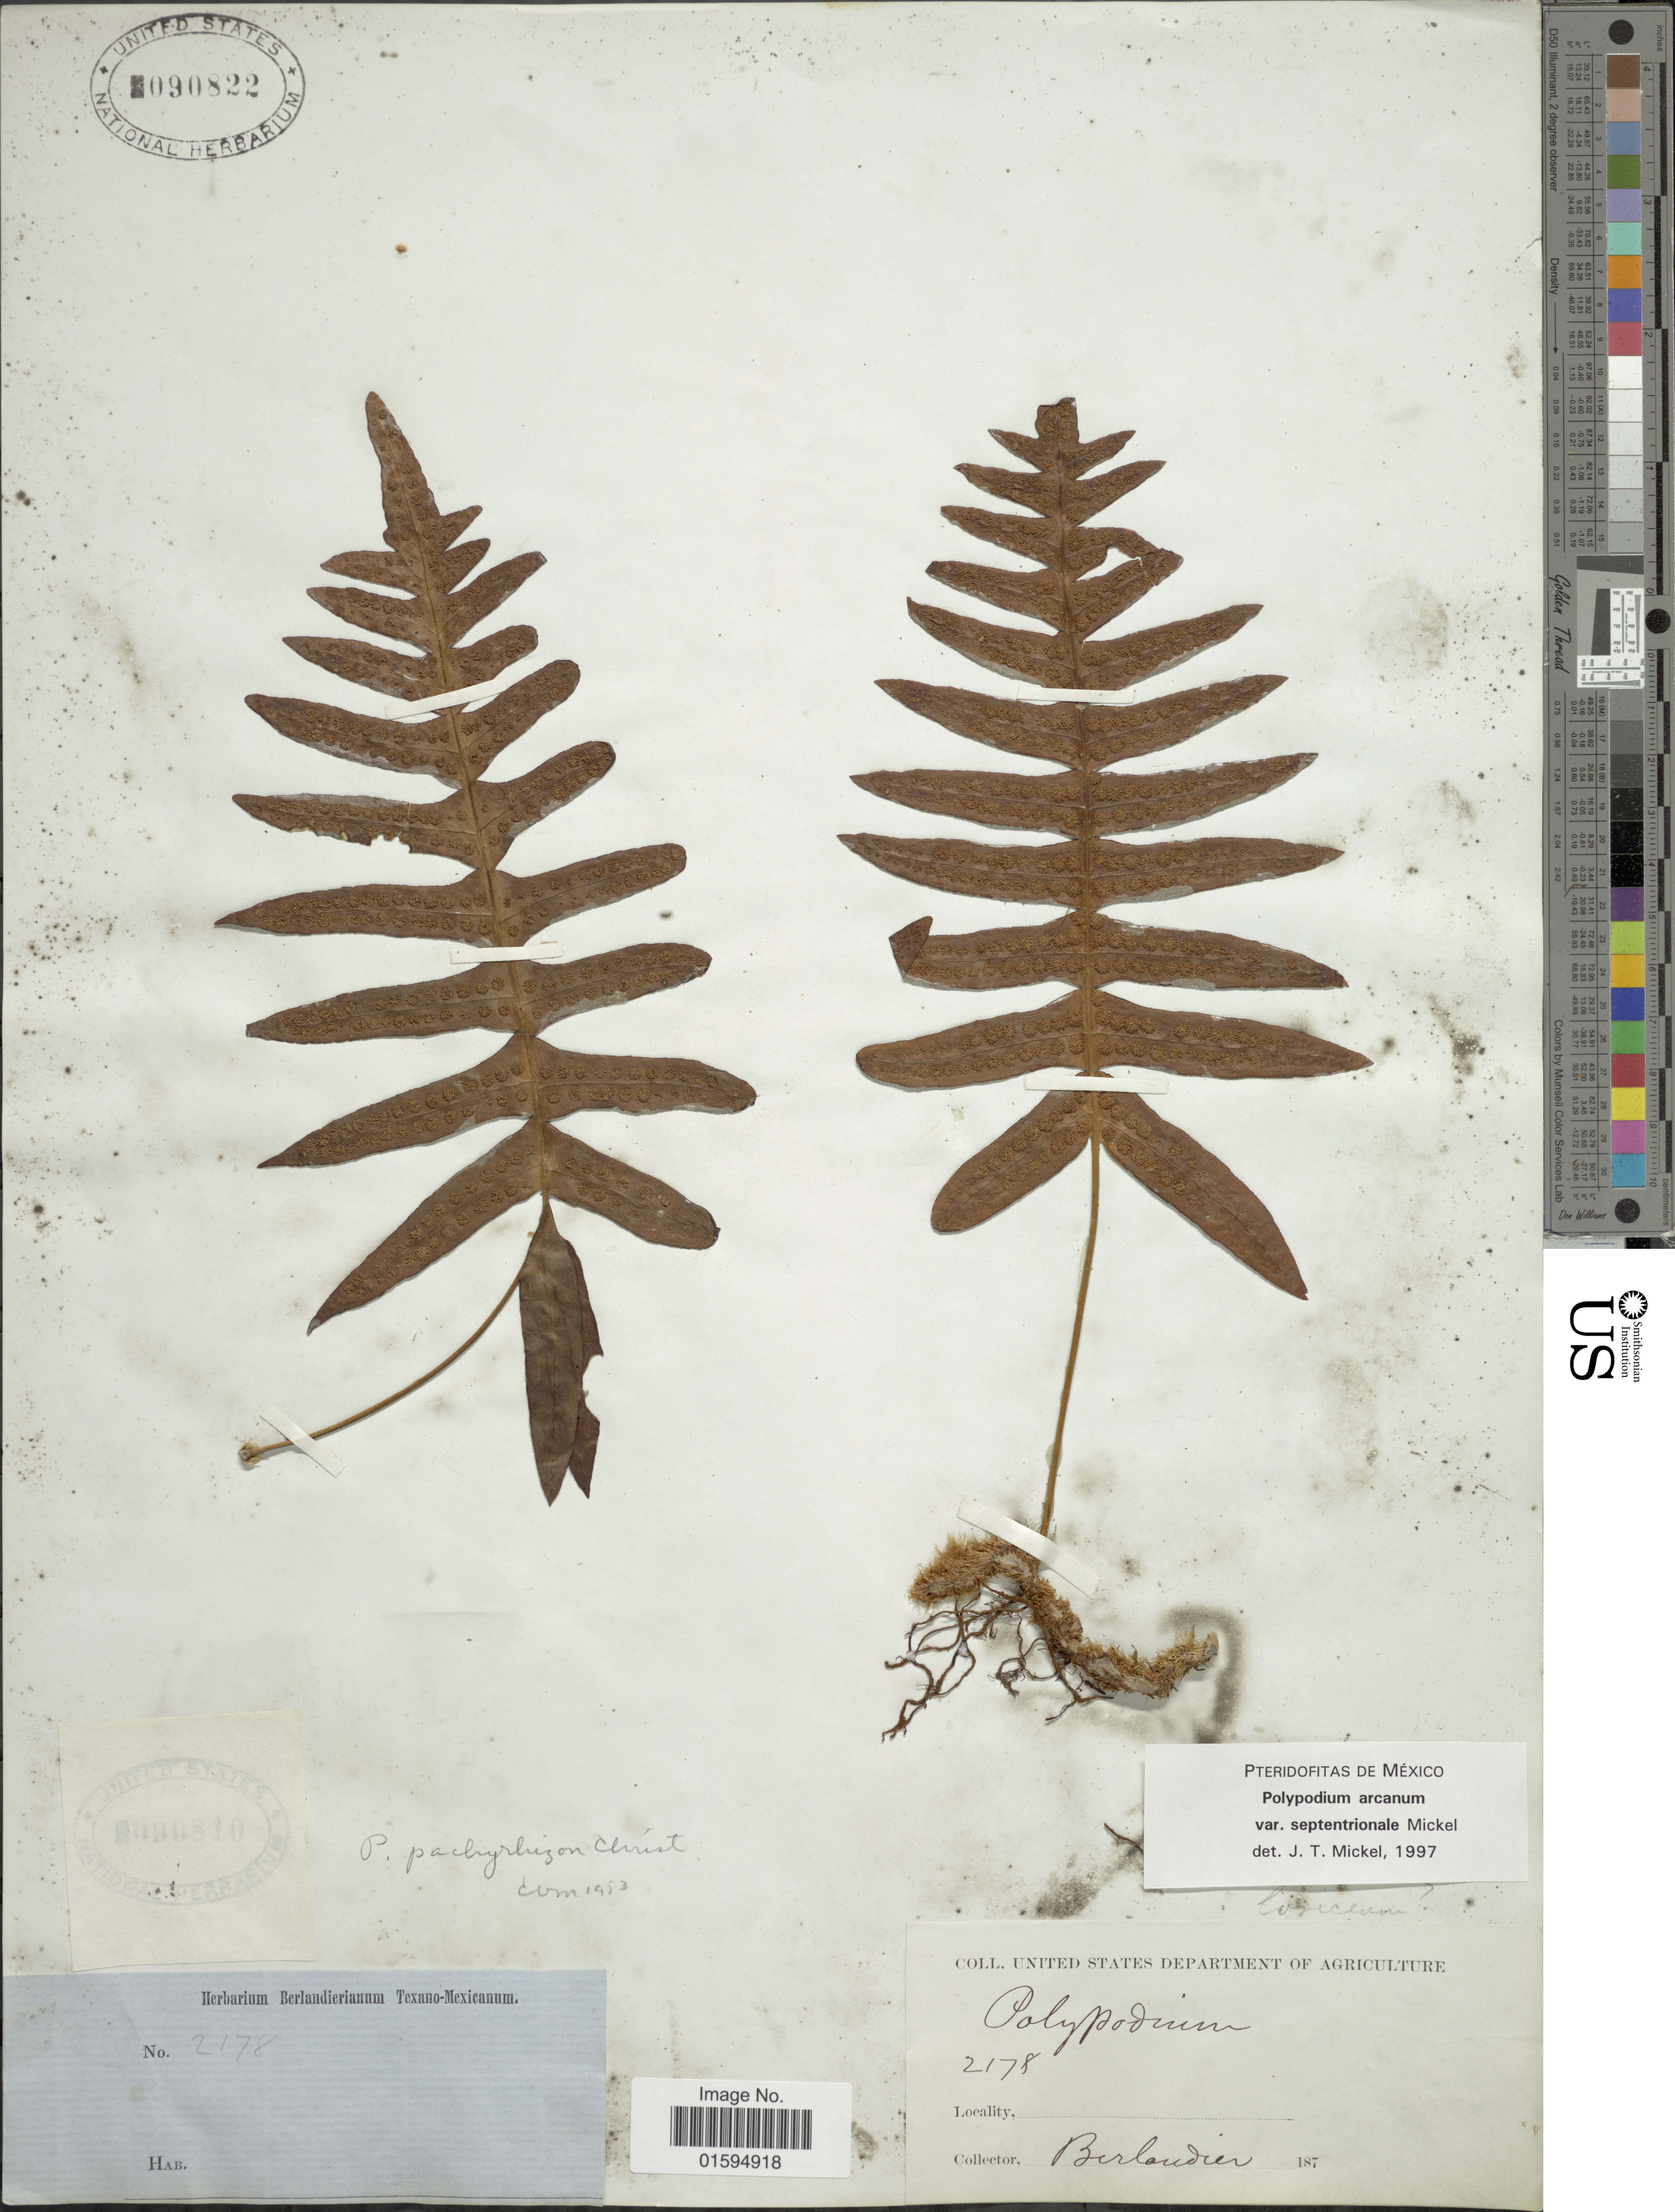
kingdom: Plantae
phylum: Tracheophyta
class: Polypodiopsida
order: Polypodiales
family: Polypodiaceae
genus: Polypodium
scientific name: Polypodium arcanum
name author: Maxon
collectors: J. L. Berlandier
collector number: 2178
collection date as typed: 187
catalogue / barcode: US 90822